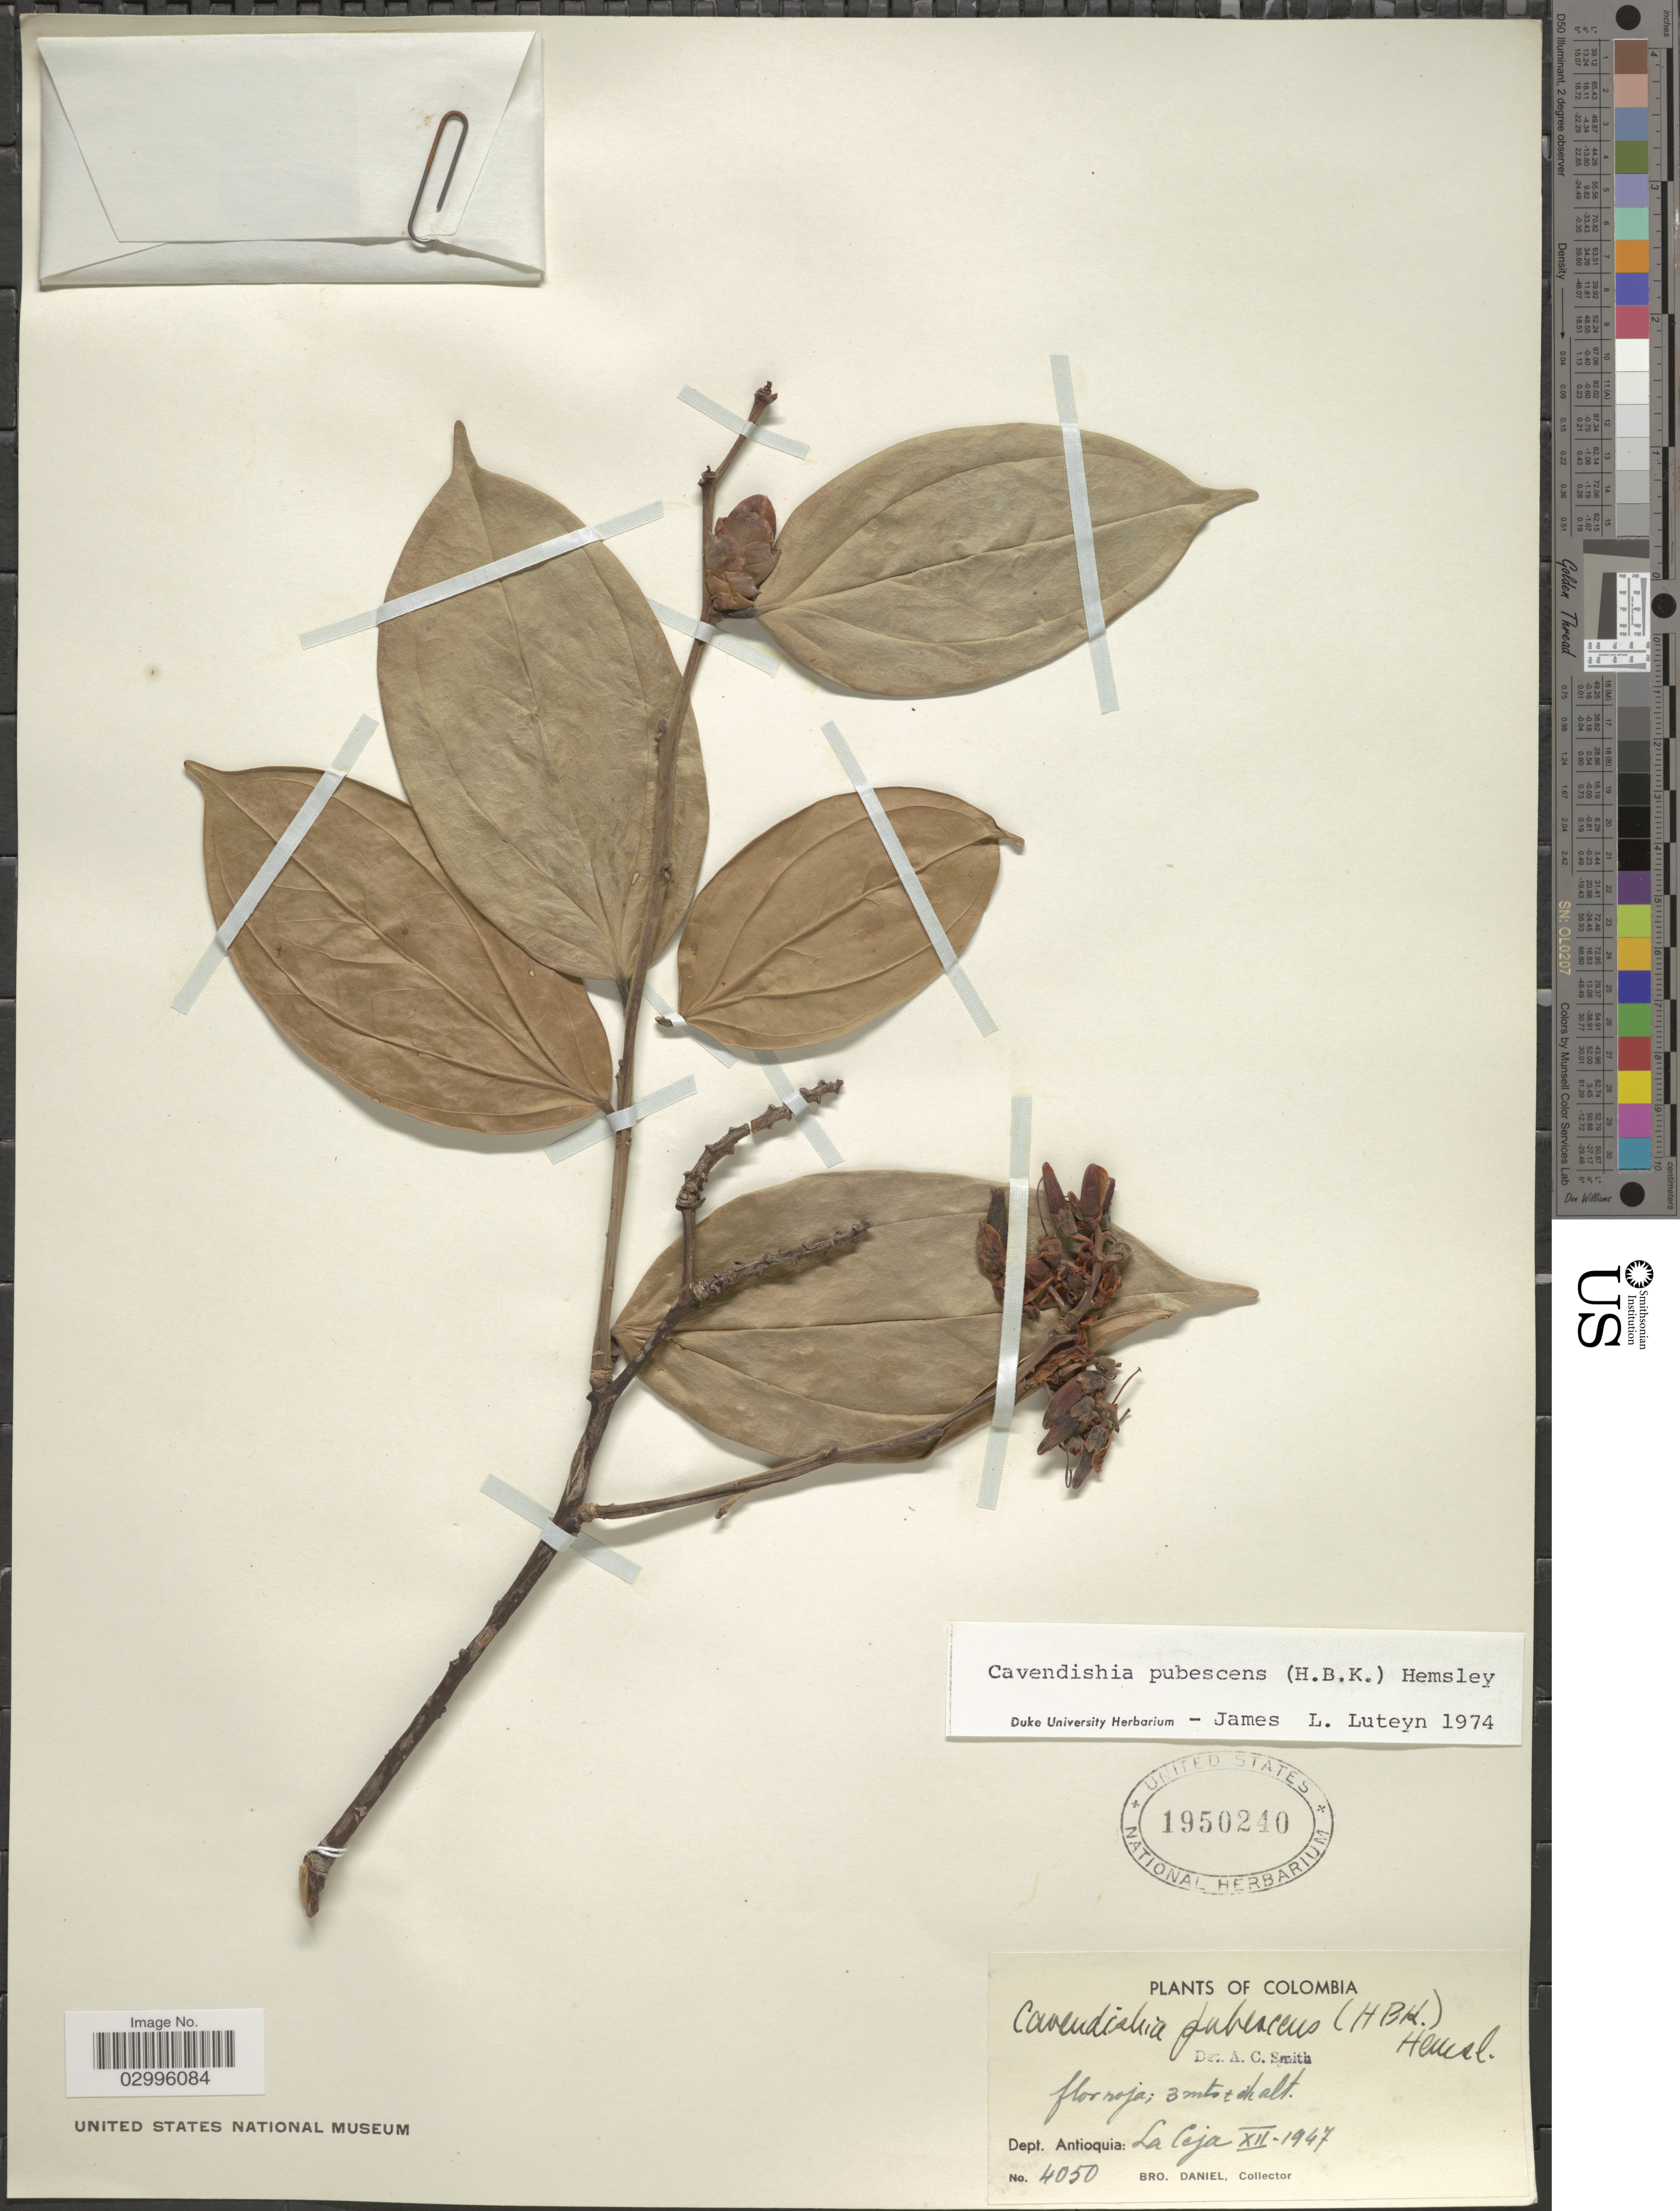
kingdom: Plantae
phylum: Tracheophyta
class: Magnoliopsida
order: Ericales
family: Ericaceae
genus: Cavendishia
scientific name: Cavendishia pubescens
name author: (Kunth) Hemsl.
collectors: Bro. Daniel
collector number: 4050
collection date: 1947-12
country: Colombia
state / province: Antioquia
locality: Depto. Antioquia.: La Ceja.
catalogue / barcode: US 1950240